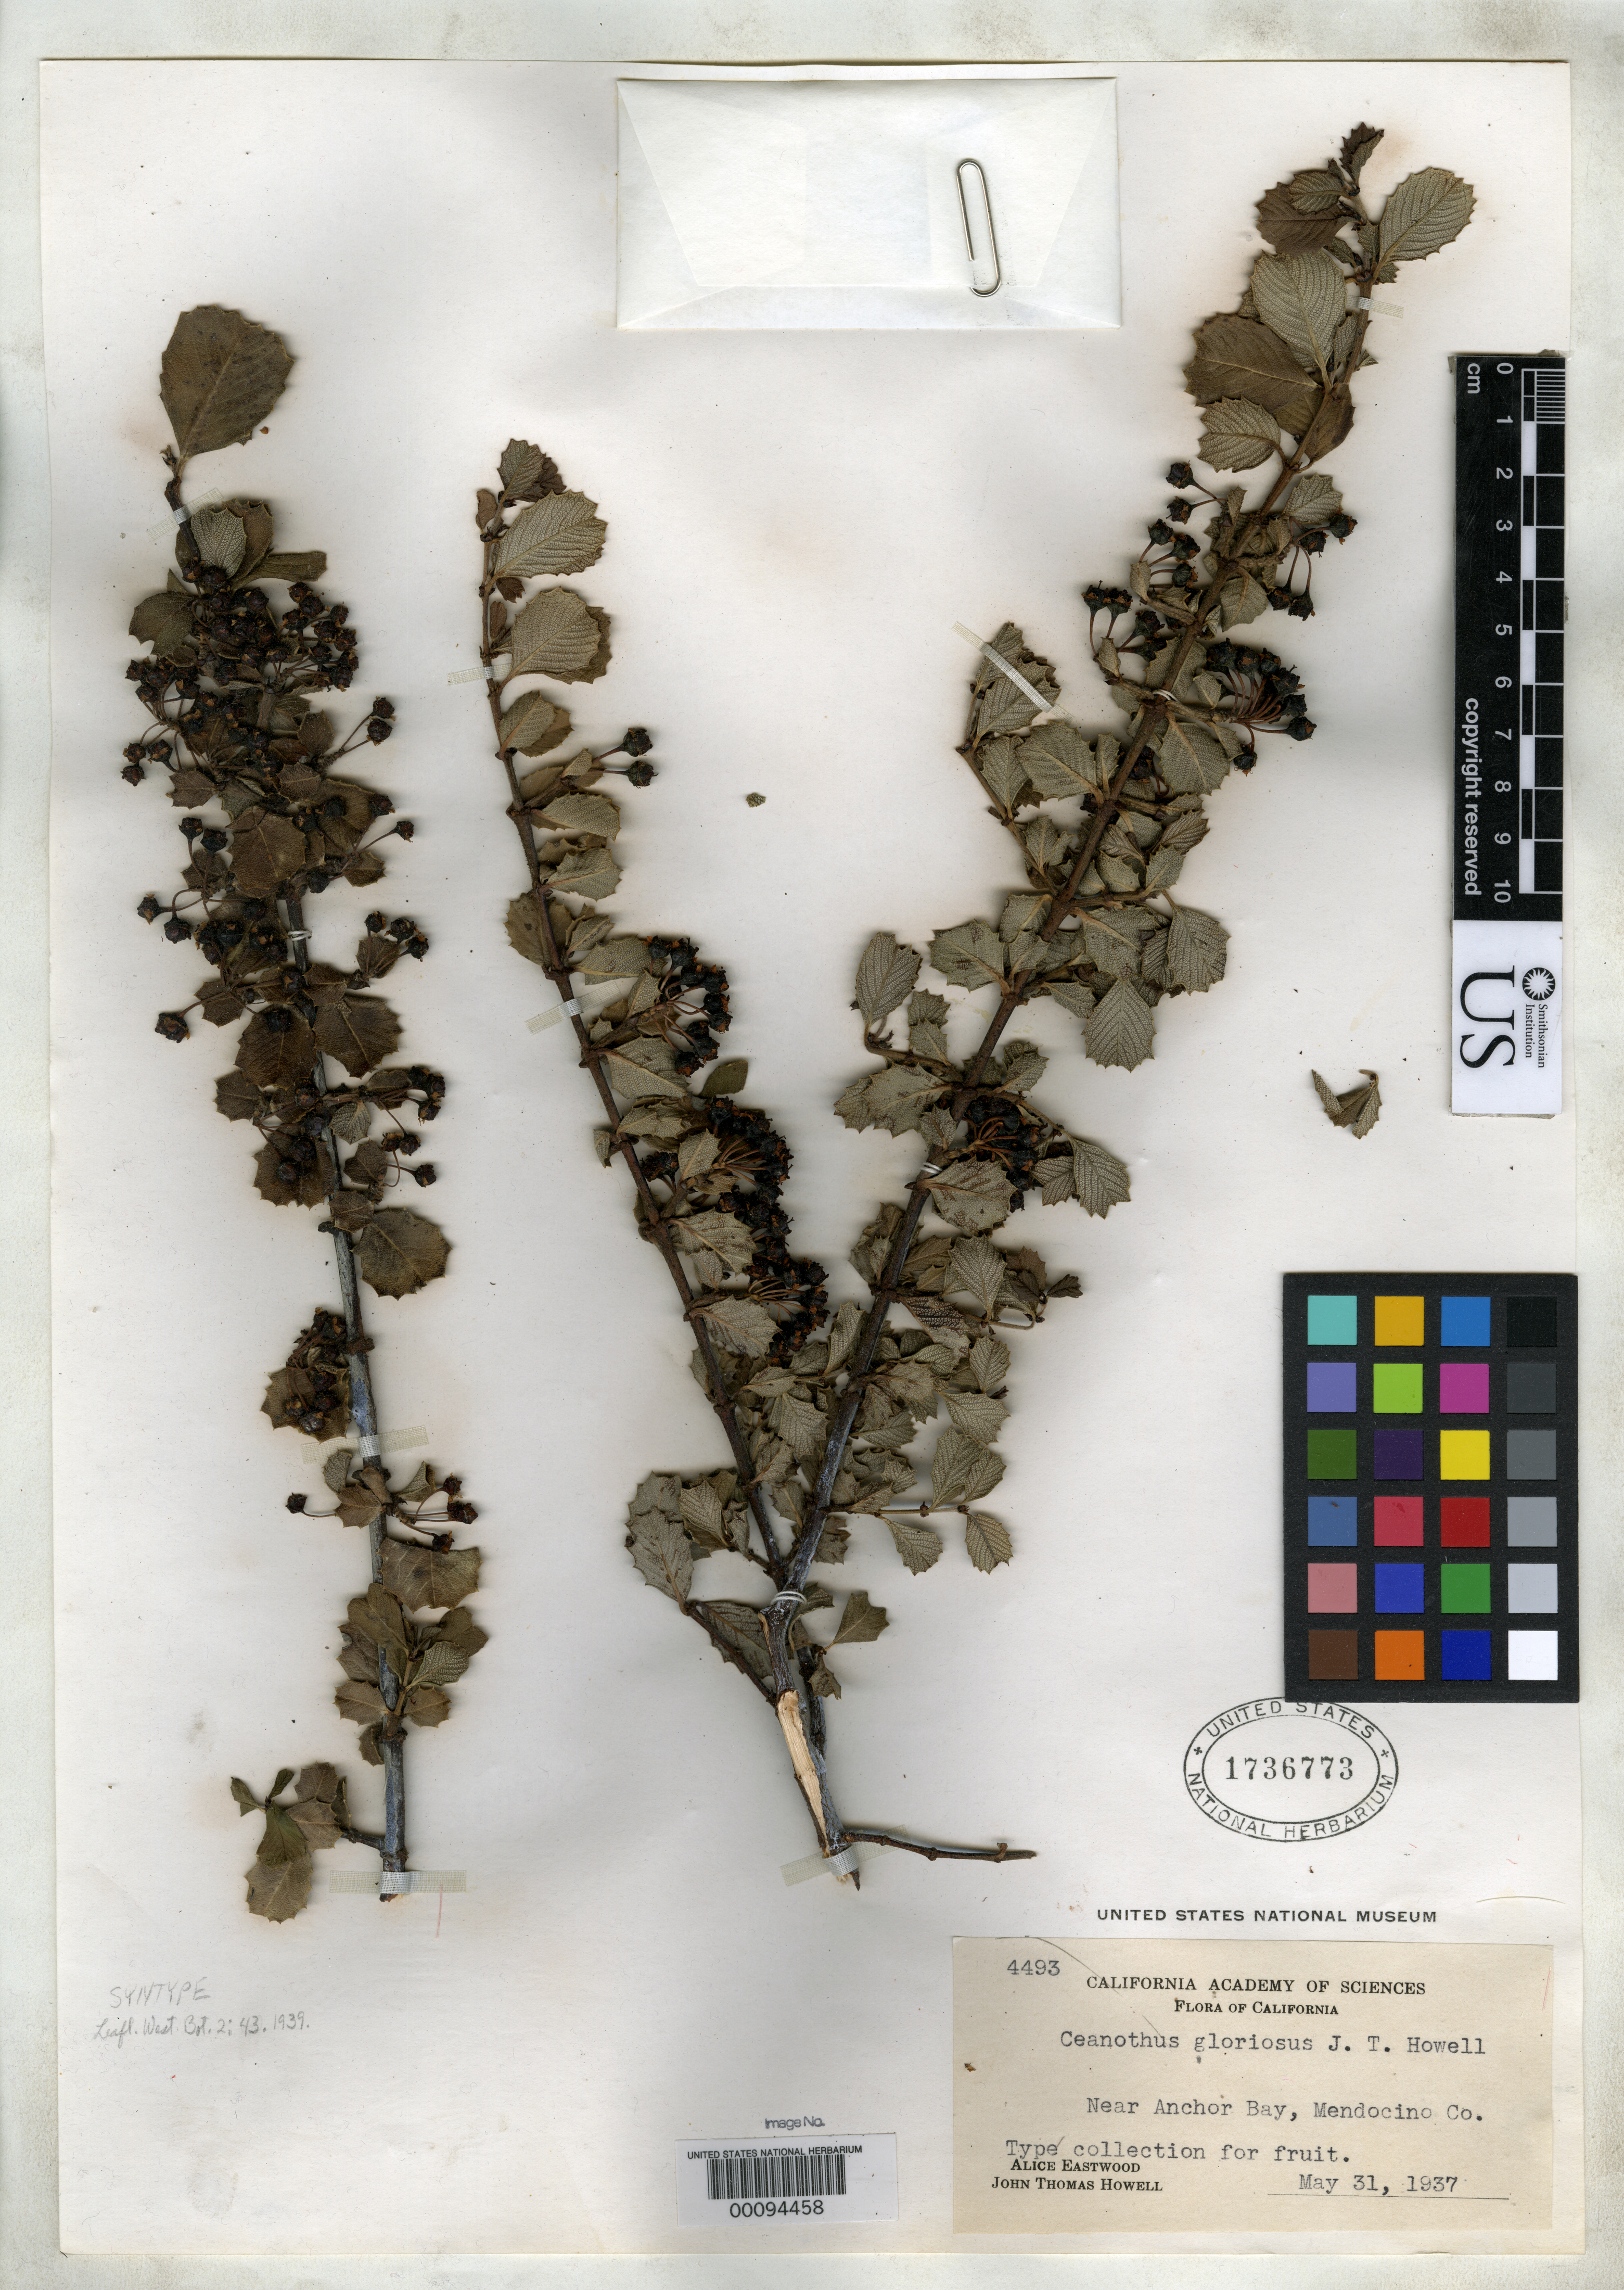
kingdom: Plantae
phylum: Tracheophyta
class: Magnoliopsida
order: Rosales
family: Rhamnaceae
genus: Ceanothus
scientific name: Ceanothus gloriosus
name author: J.T. Howell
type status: Syntype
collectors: A. Eastwood & J. T. Howell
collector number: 4493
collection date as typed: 31 May 1937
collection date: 1937-05-31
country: United States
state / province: California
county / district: Mendocino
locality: Anchor Bay.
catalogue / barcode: US 1736773